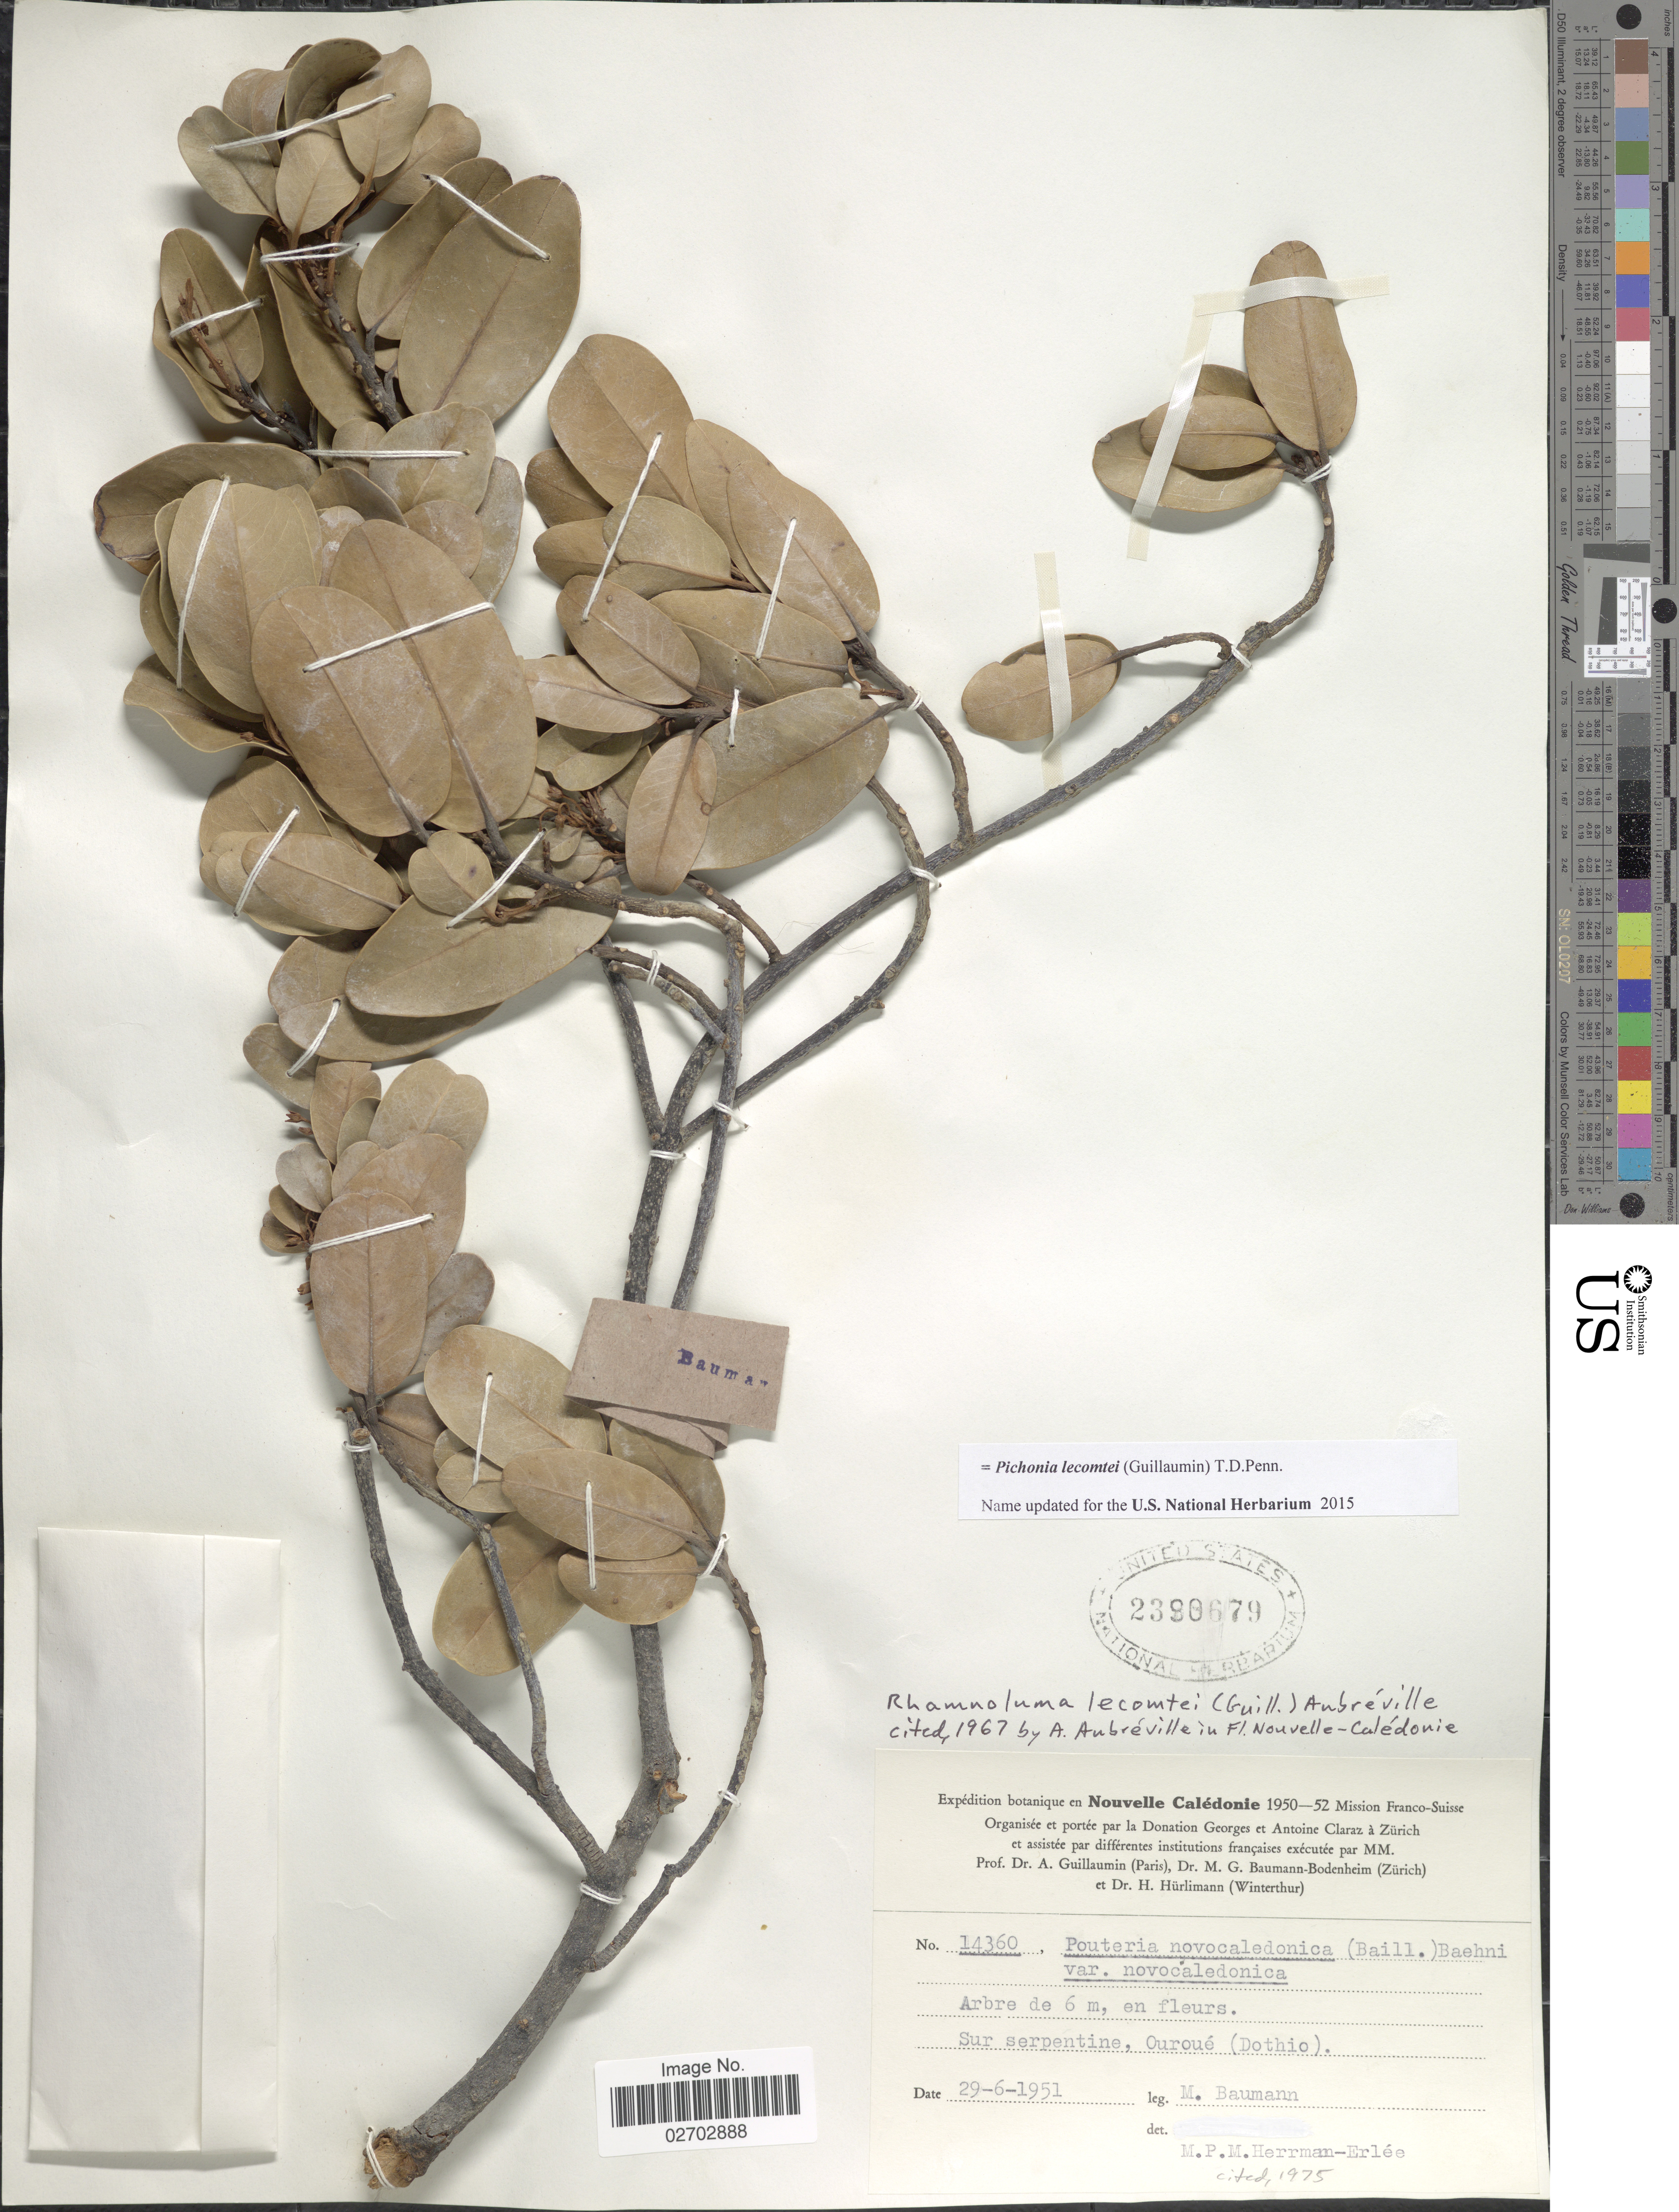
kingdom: Plantae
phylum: Tracheophyta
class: Magnoliopsida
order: Ericales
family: Sapotaceae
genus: Pichonia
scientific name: Pichonia lecomtei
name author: (Guillaumin) T.D. Penn.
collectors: M. Baumann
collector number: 14360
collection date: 1951-06-29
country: New Caledonia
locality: Ouroue, (Dothio)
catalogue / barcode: US 2390679